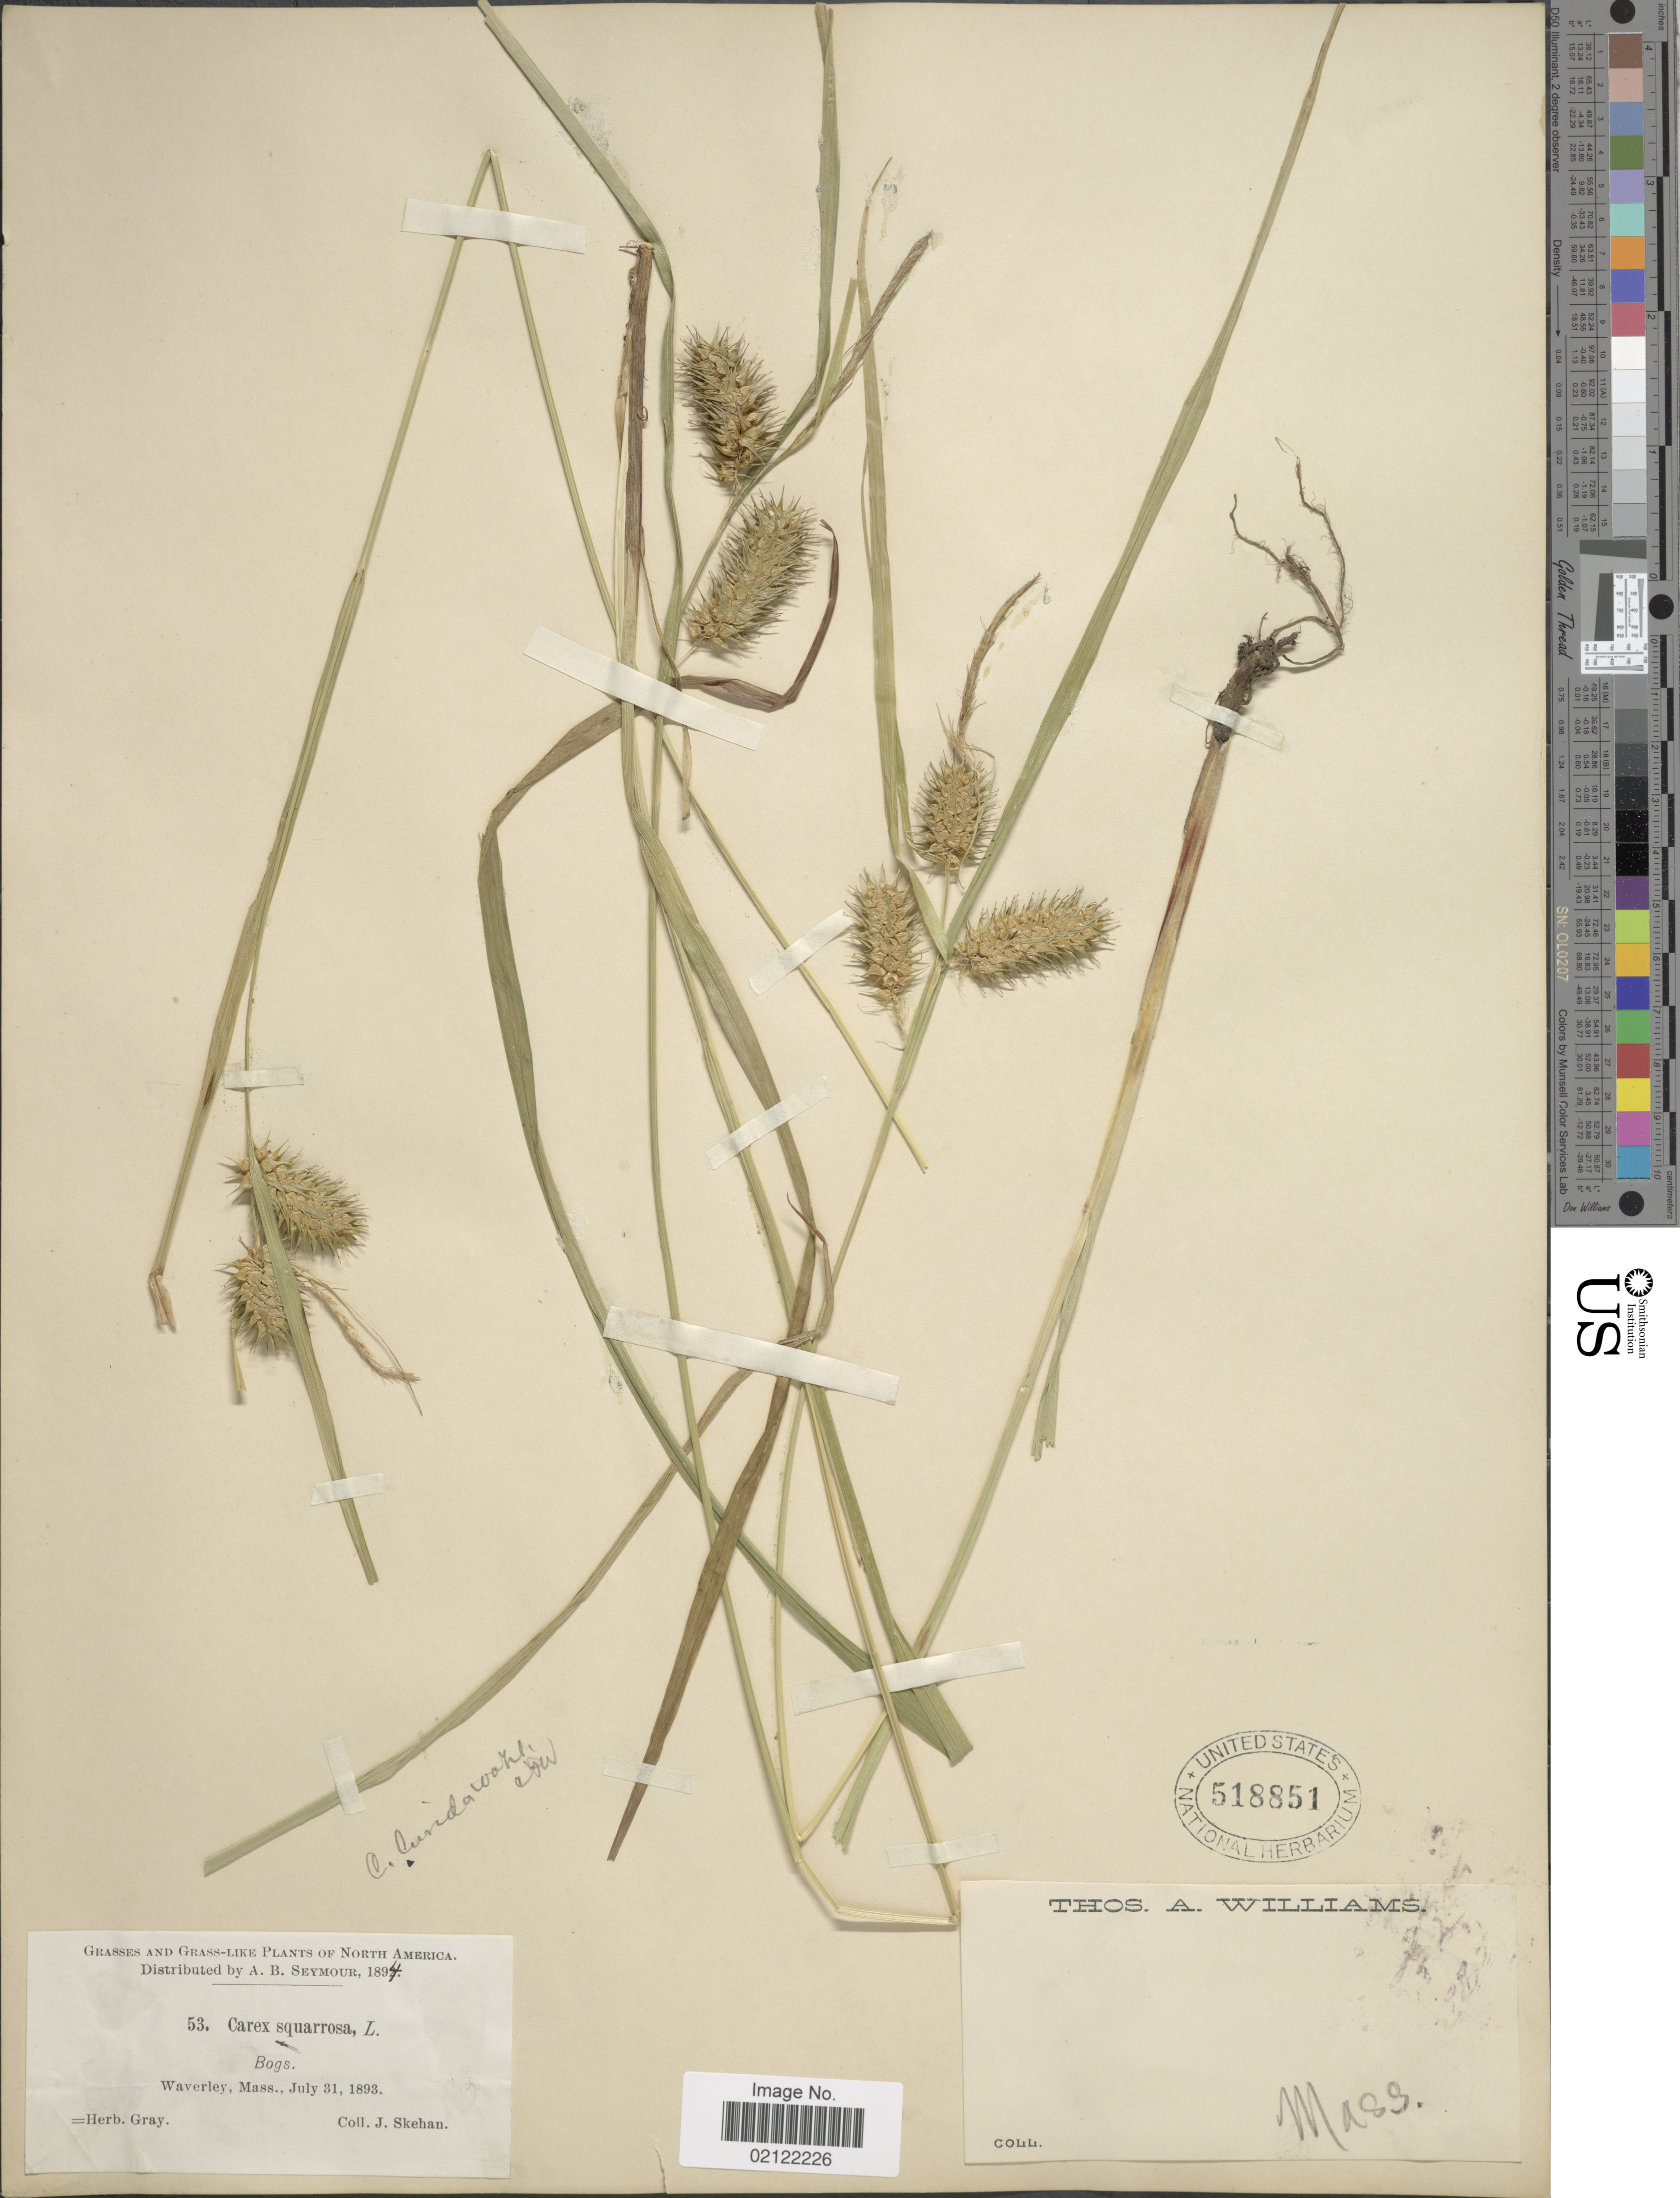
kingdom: Plantae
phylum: Tracheophyta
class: Liliopsida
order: Poales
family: Cyperaceae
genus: Carex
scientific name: Carex lurida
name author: Wahlenb.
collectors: J. Skehan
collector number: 53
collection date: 1893-07-31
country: United States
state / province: Massachusetts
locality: Grasses and Grass-Like Plants of North America. Waverley, Mass.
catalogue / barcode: US 518851